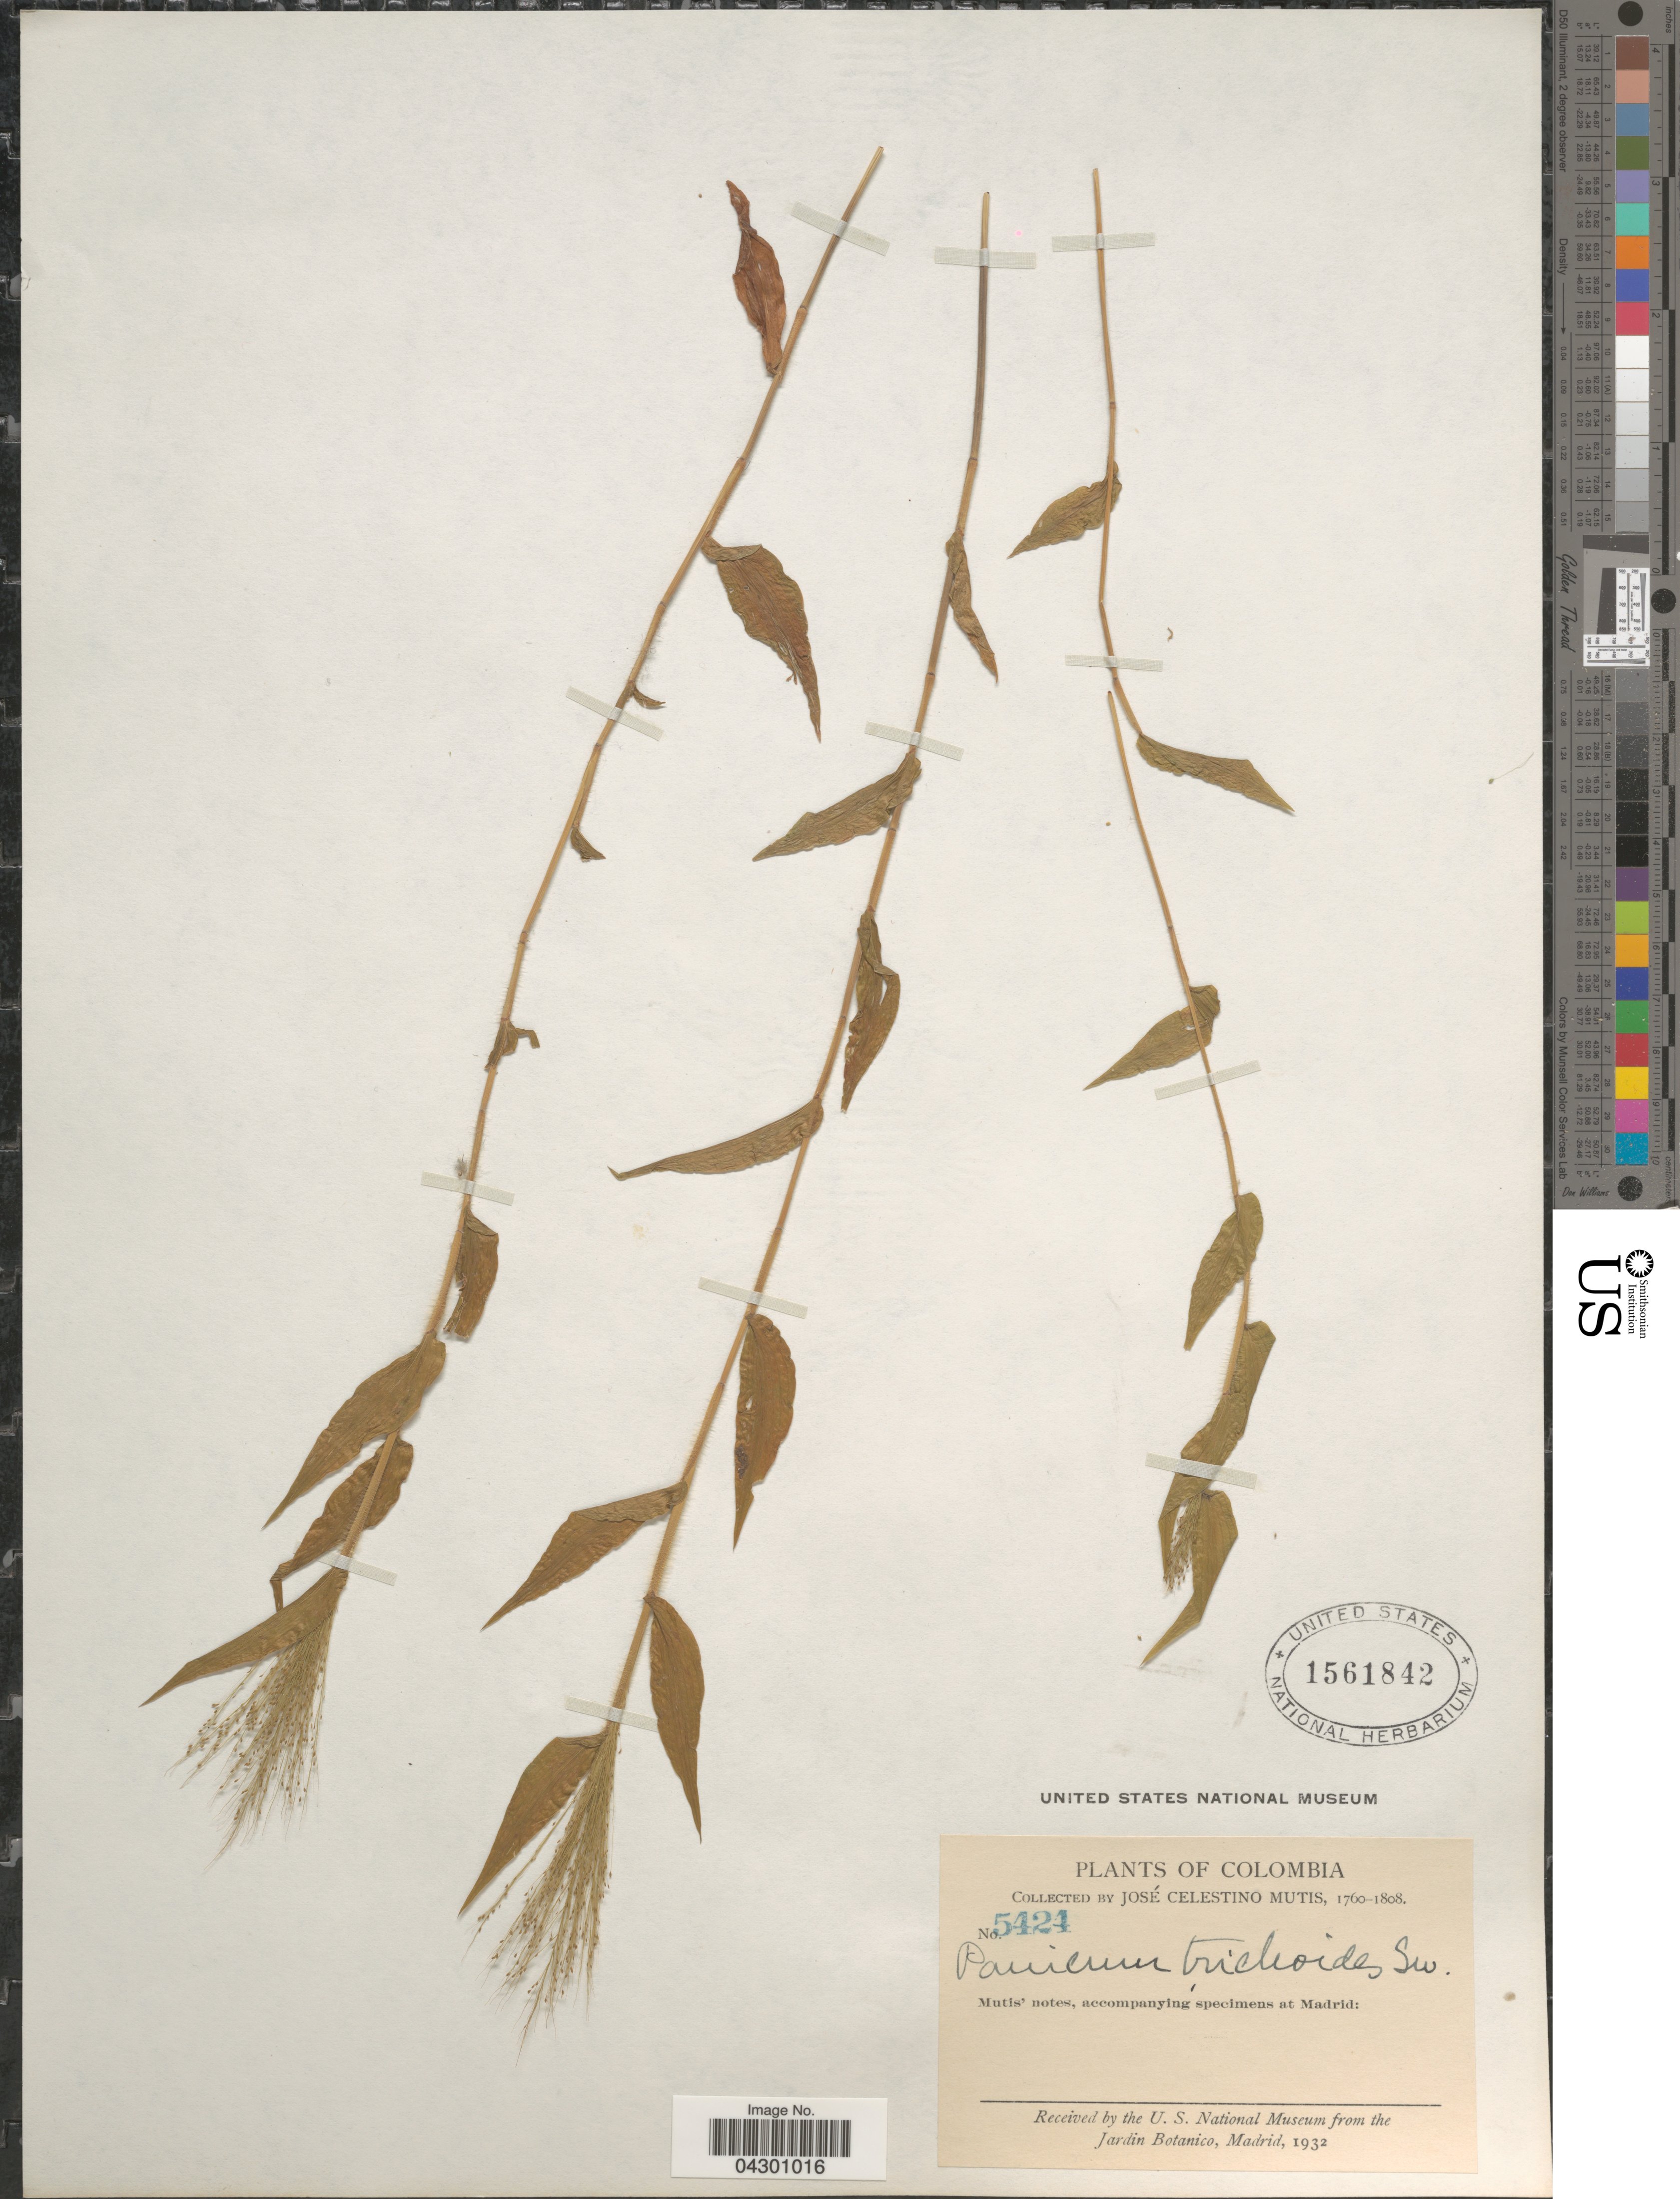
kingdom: Plantae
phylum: Tracheophyta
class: Liliopsida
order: Poales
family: Poaceae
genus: Panicum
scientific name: Panicum trichoides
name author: Sw.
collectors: J. C. B. Mutis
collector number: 5424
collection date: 1760/1808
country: Colombia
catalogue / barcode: US 1561842